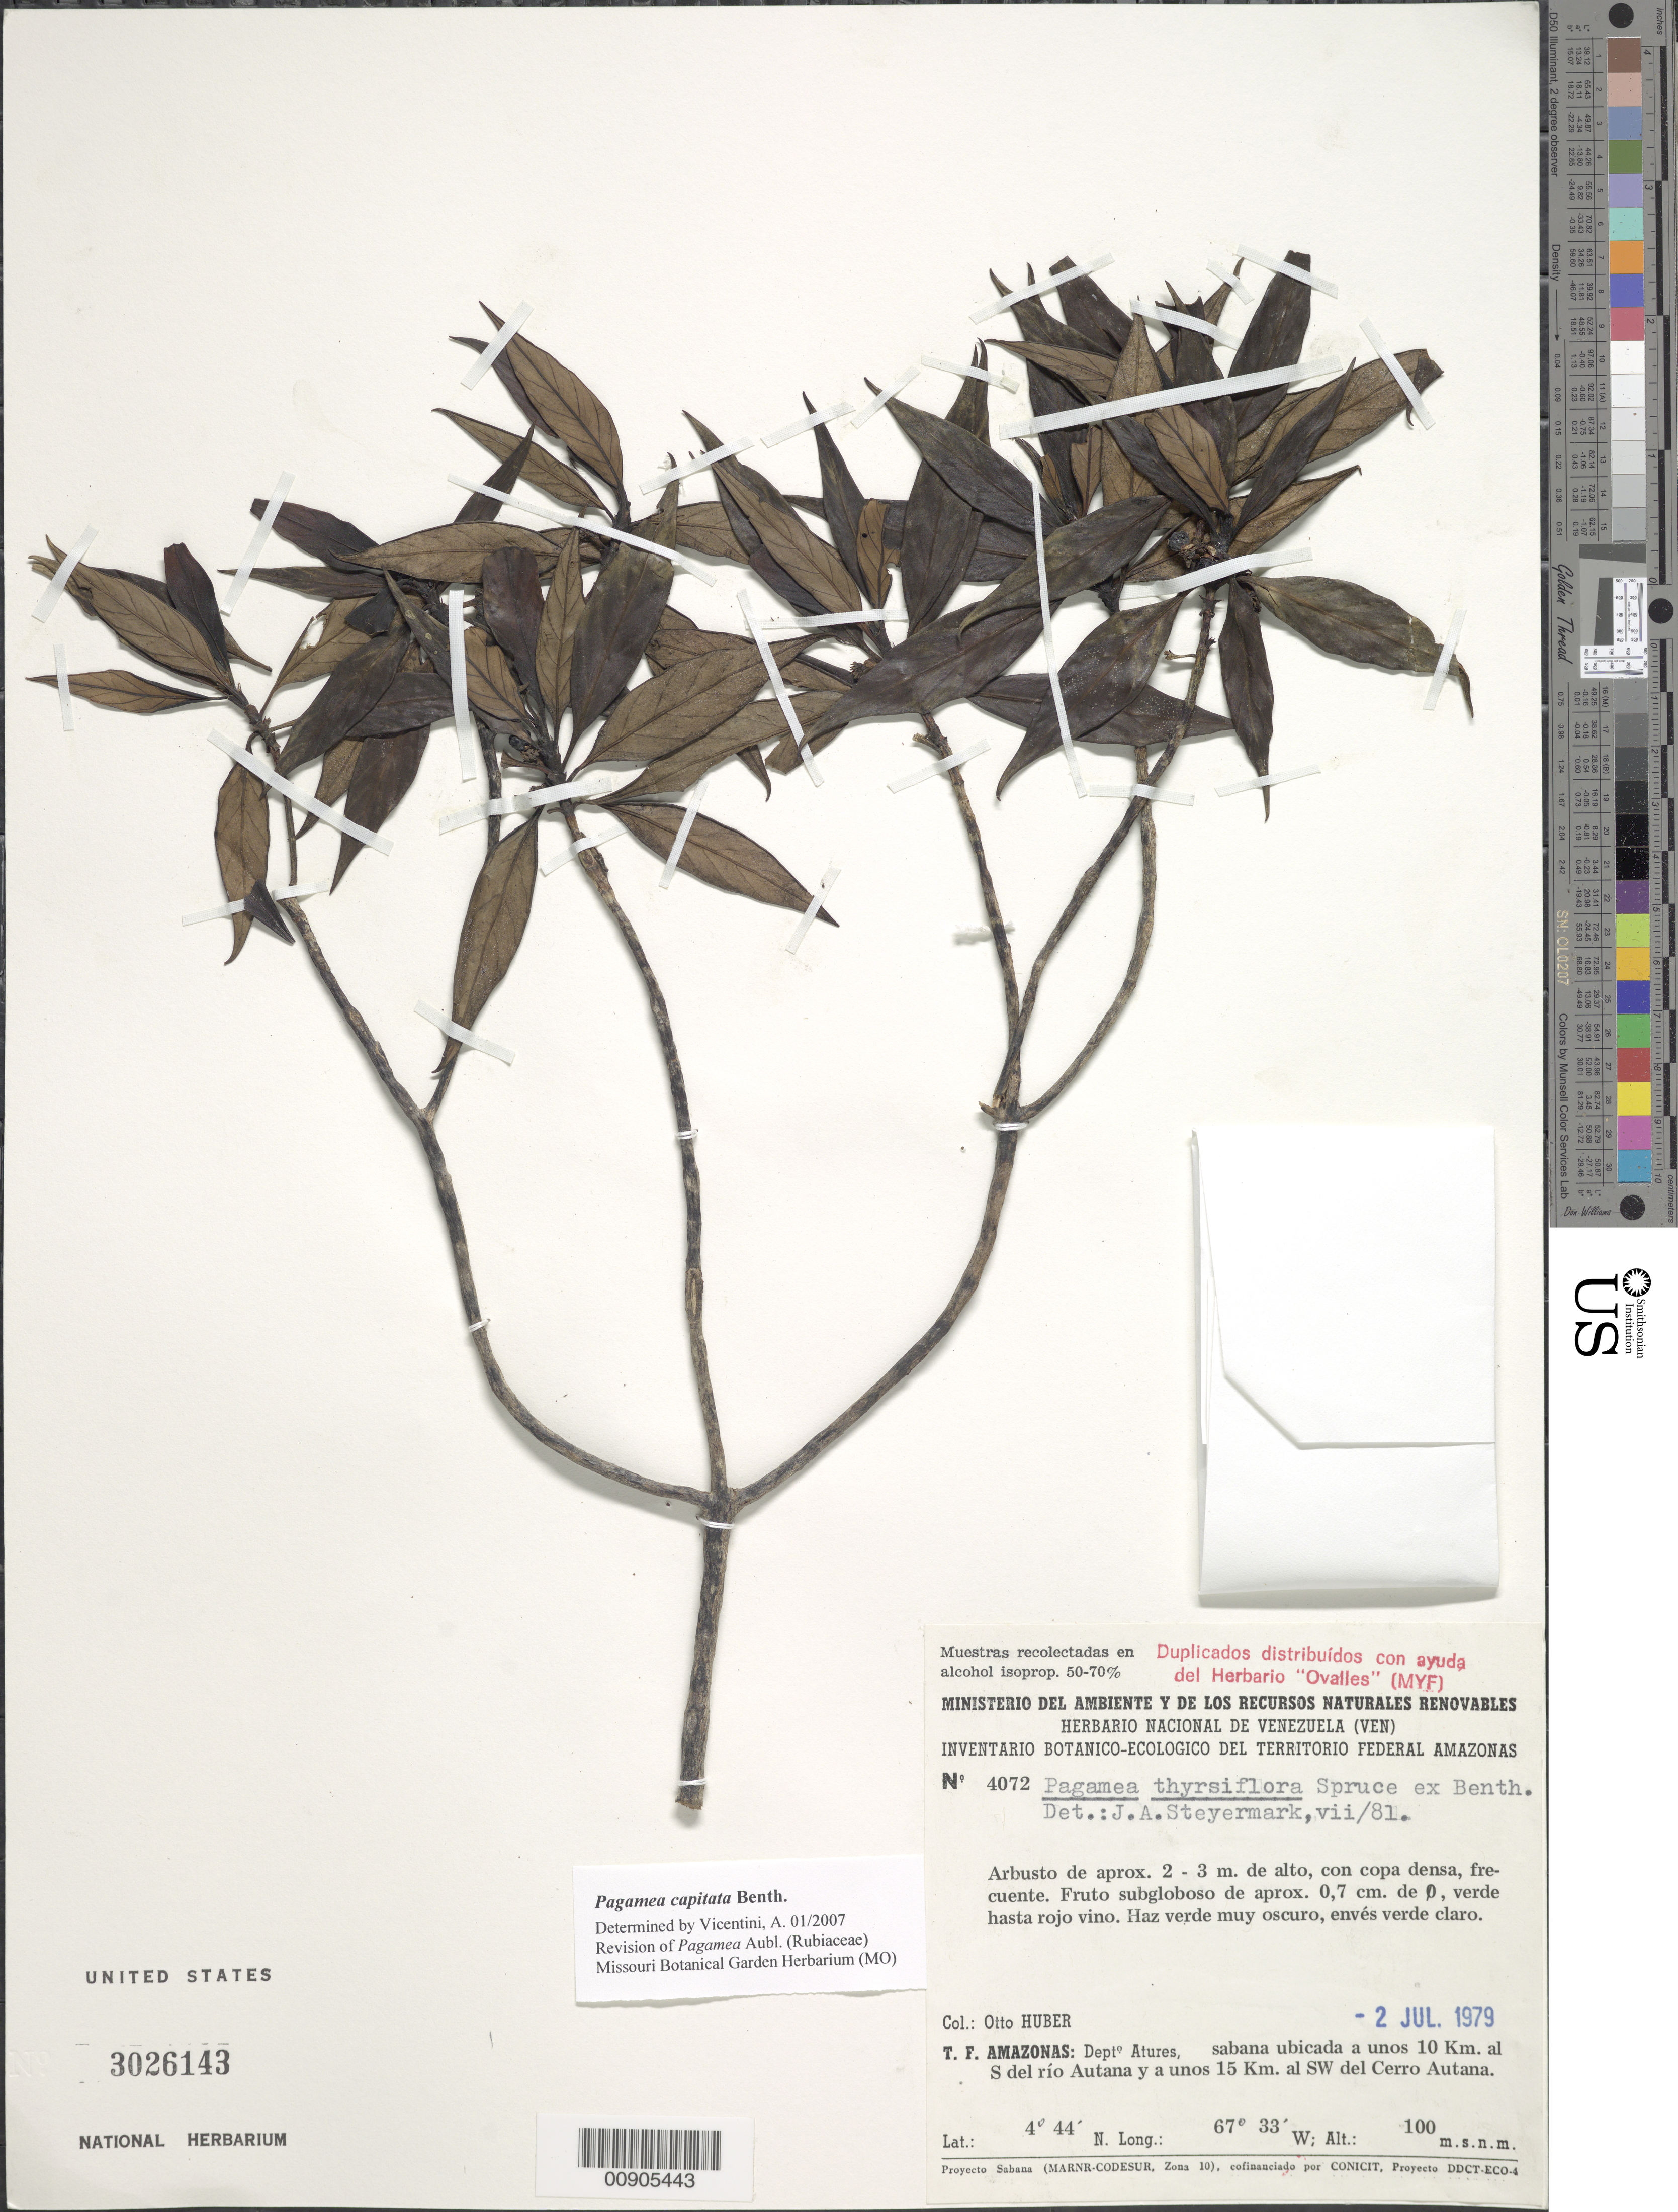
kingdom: Plantae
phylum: Tracheophyta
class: Magnoliopsida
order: Gentianales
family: Rubiaceae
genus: Pagamea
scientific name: Pagamea capitata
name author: Benth.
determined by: Vicentini, A.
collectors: O. Huber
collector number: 4072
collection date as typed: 2-Jul-79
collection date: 1979-07-02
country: Venezuela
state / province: Amazonas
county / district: Atures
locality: Río Autana, 10 km al S, 15 km NW of Cerro Autana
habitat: Sabana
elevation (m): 100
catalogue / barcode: US 3026143